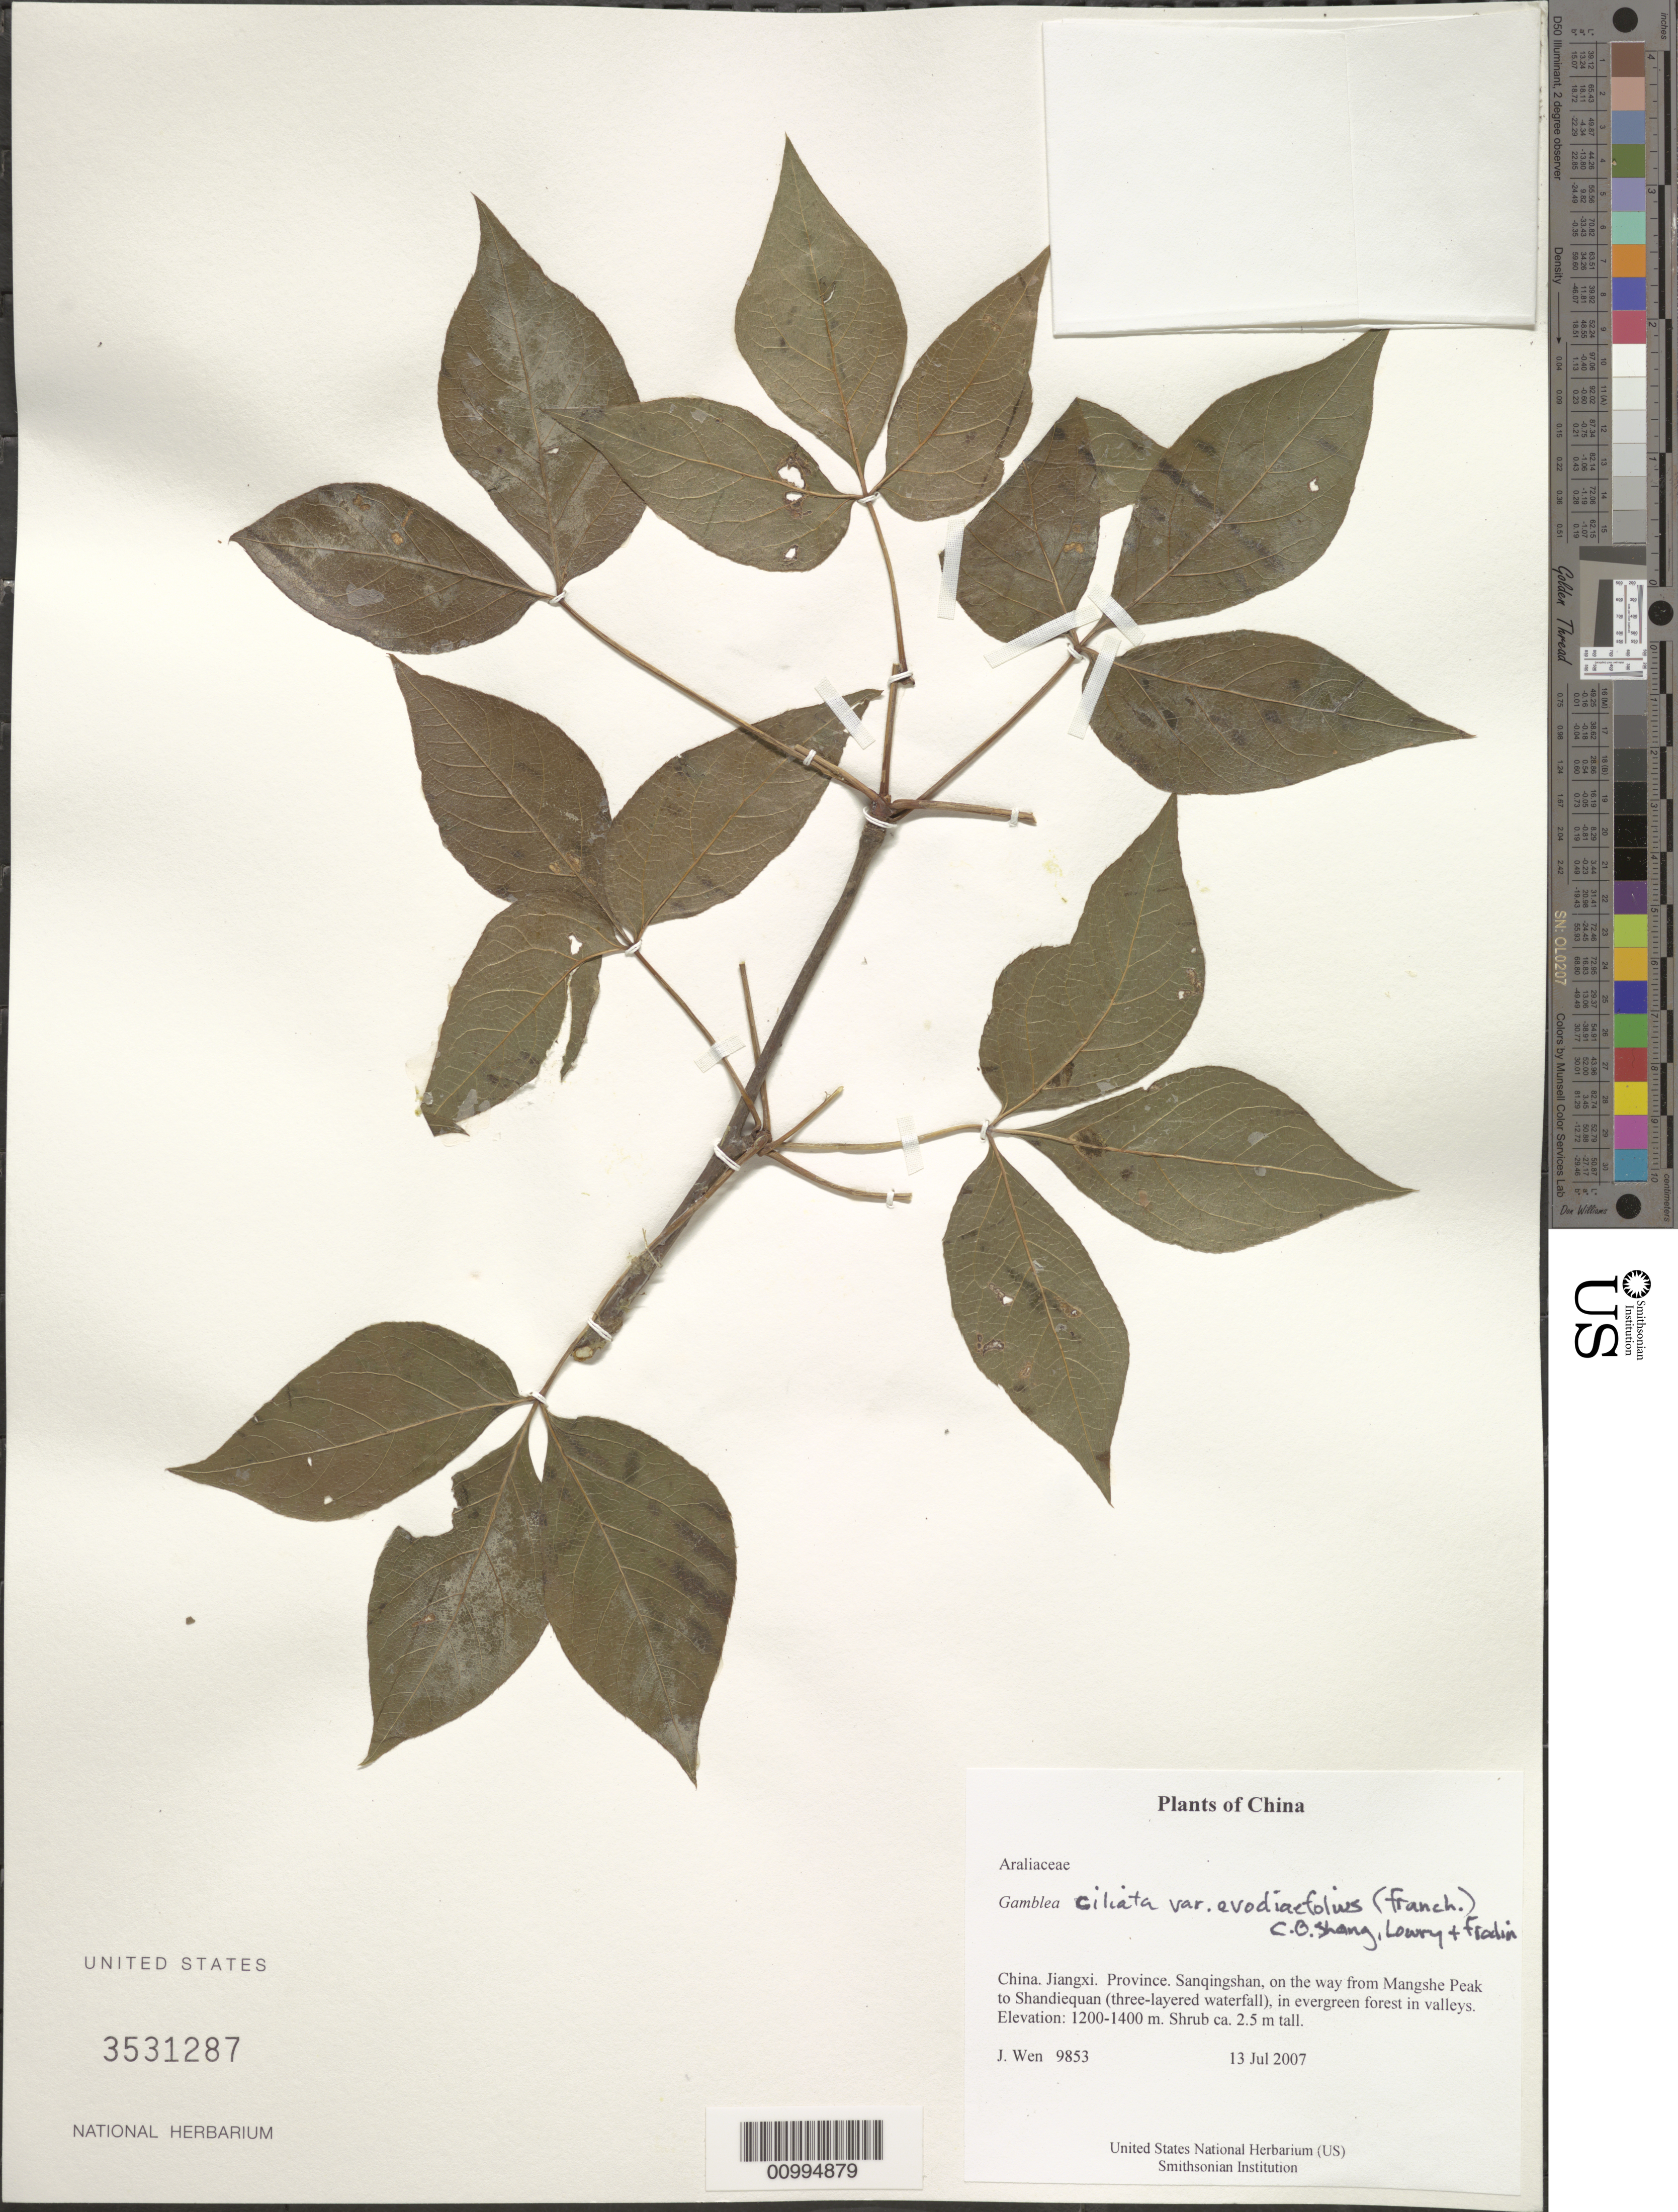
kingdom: Plantae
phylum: Tracheophyta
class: Magnoliopsida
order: Apiales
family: Araliaceae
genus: Gamblea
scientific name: Gamblea ciliata var. evodiifolia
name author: (Franch.) C.B. Shang et al.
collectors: J. Wen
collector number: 9853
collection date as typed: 13 Jul 2007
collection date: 2007-07-13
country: China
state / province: Jiangxi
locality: Sanqingshan, on the way from Mangshe Peak to Shandiequan (three-layered waterfall), in evergreen forest in valleys.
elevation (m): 1200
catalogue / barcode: US 3531287